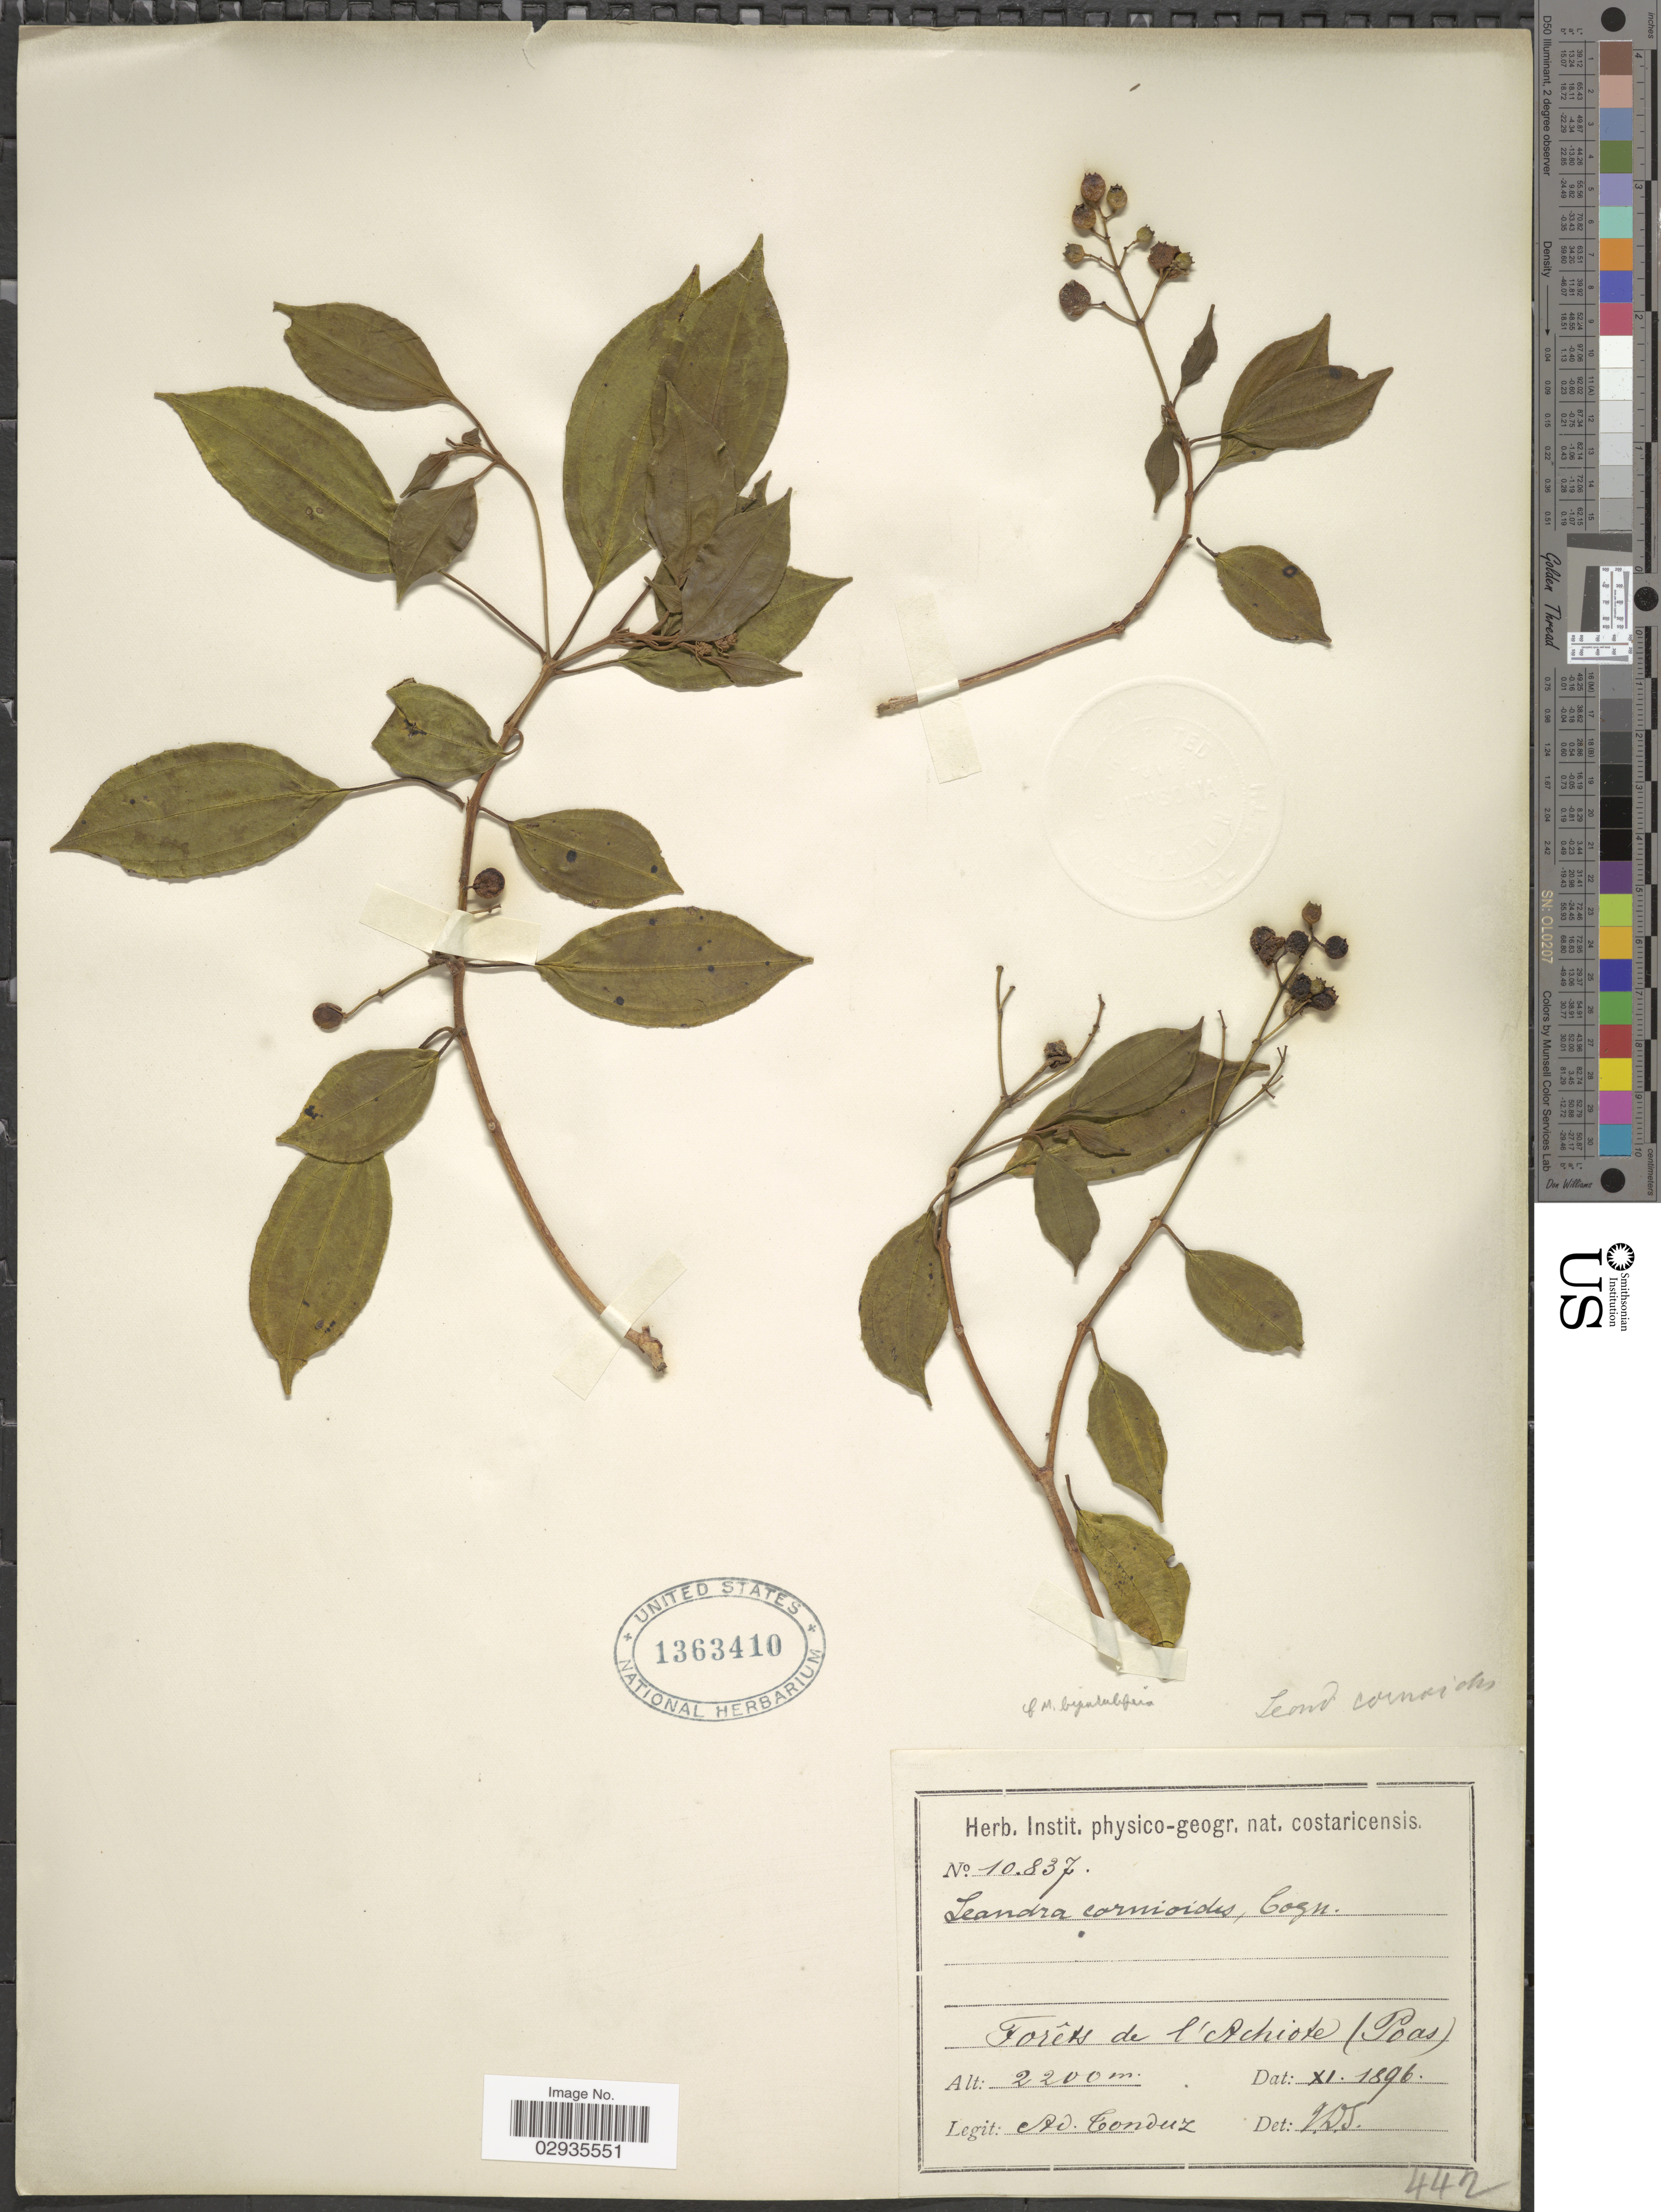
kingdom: Plantae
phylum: Tracheophyta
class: Magnoliopsida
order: Myrtales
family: Melastomataceae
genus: Miconia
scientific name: Miconia sp.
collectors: A. Tonduz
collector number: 10837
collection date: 1896-11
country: Costa Rica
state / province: Alajuela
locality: Forêts de l'Achiote (Poas).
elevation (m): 2200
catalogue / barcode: US 1363410